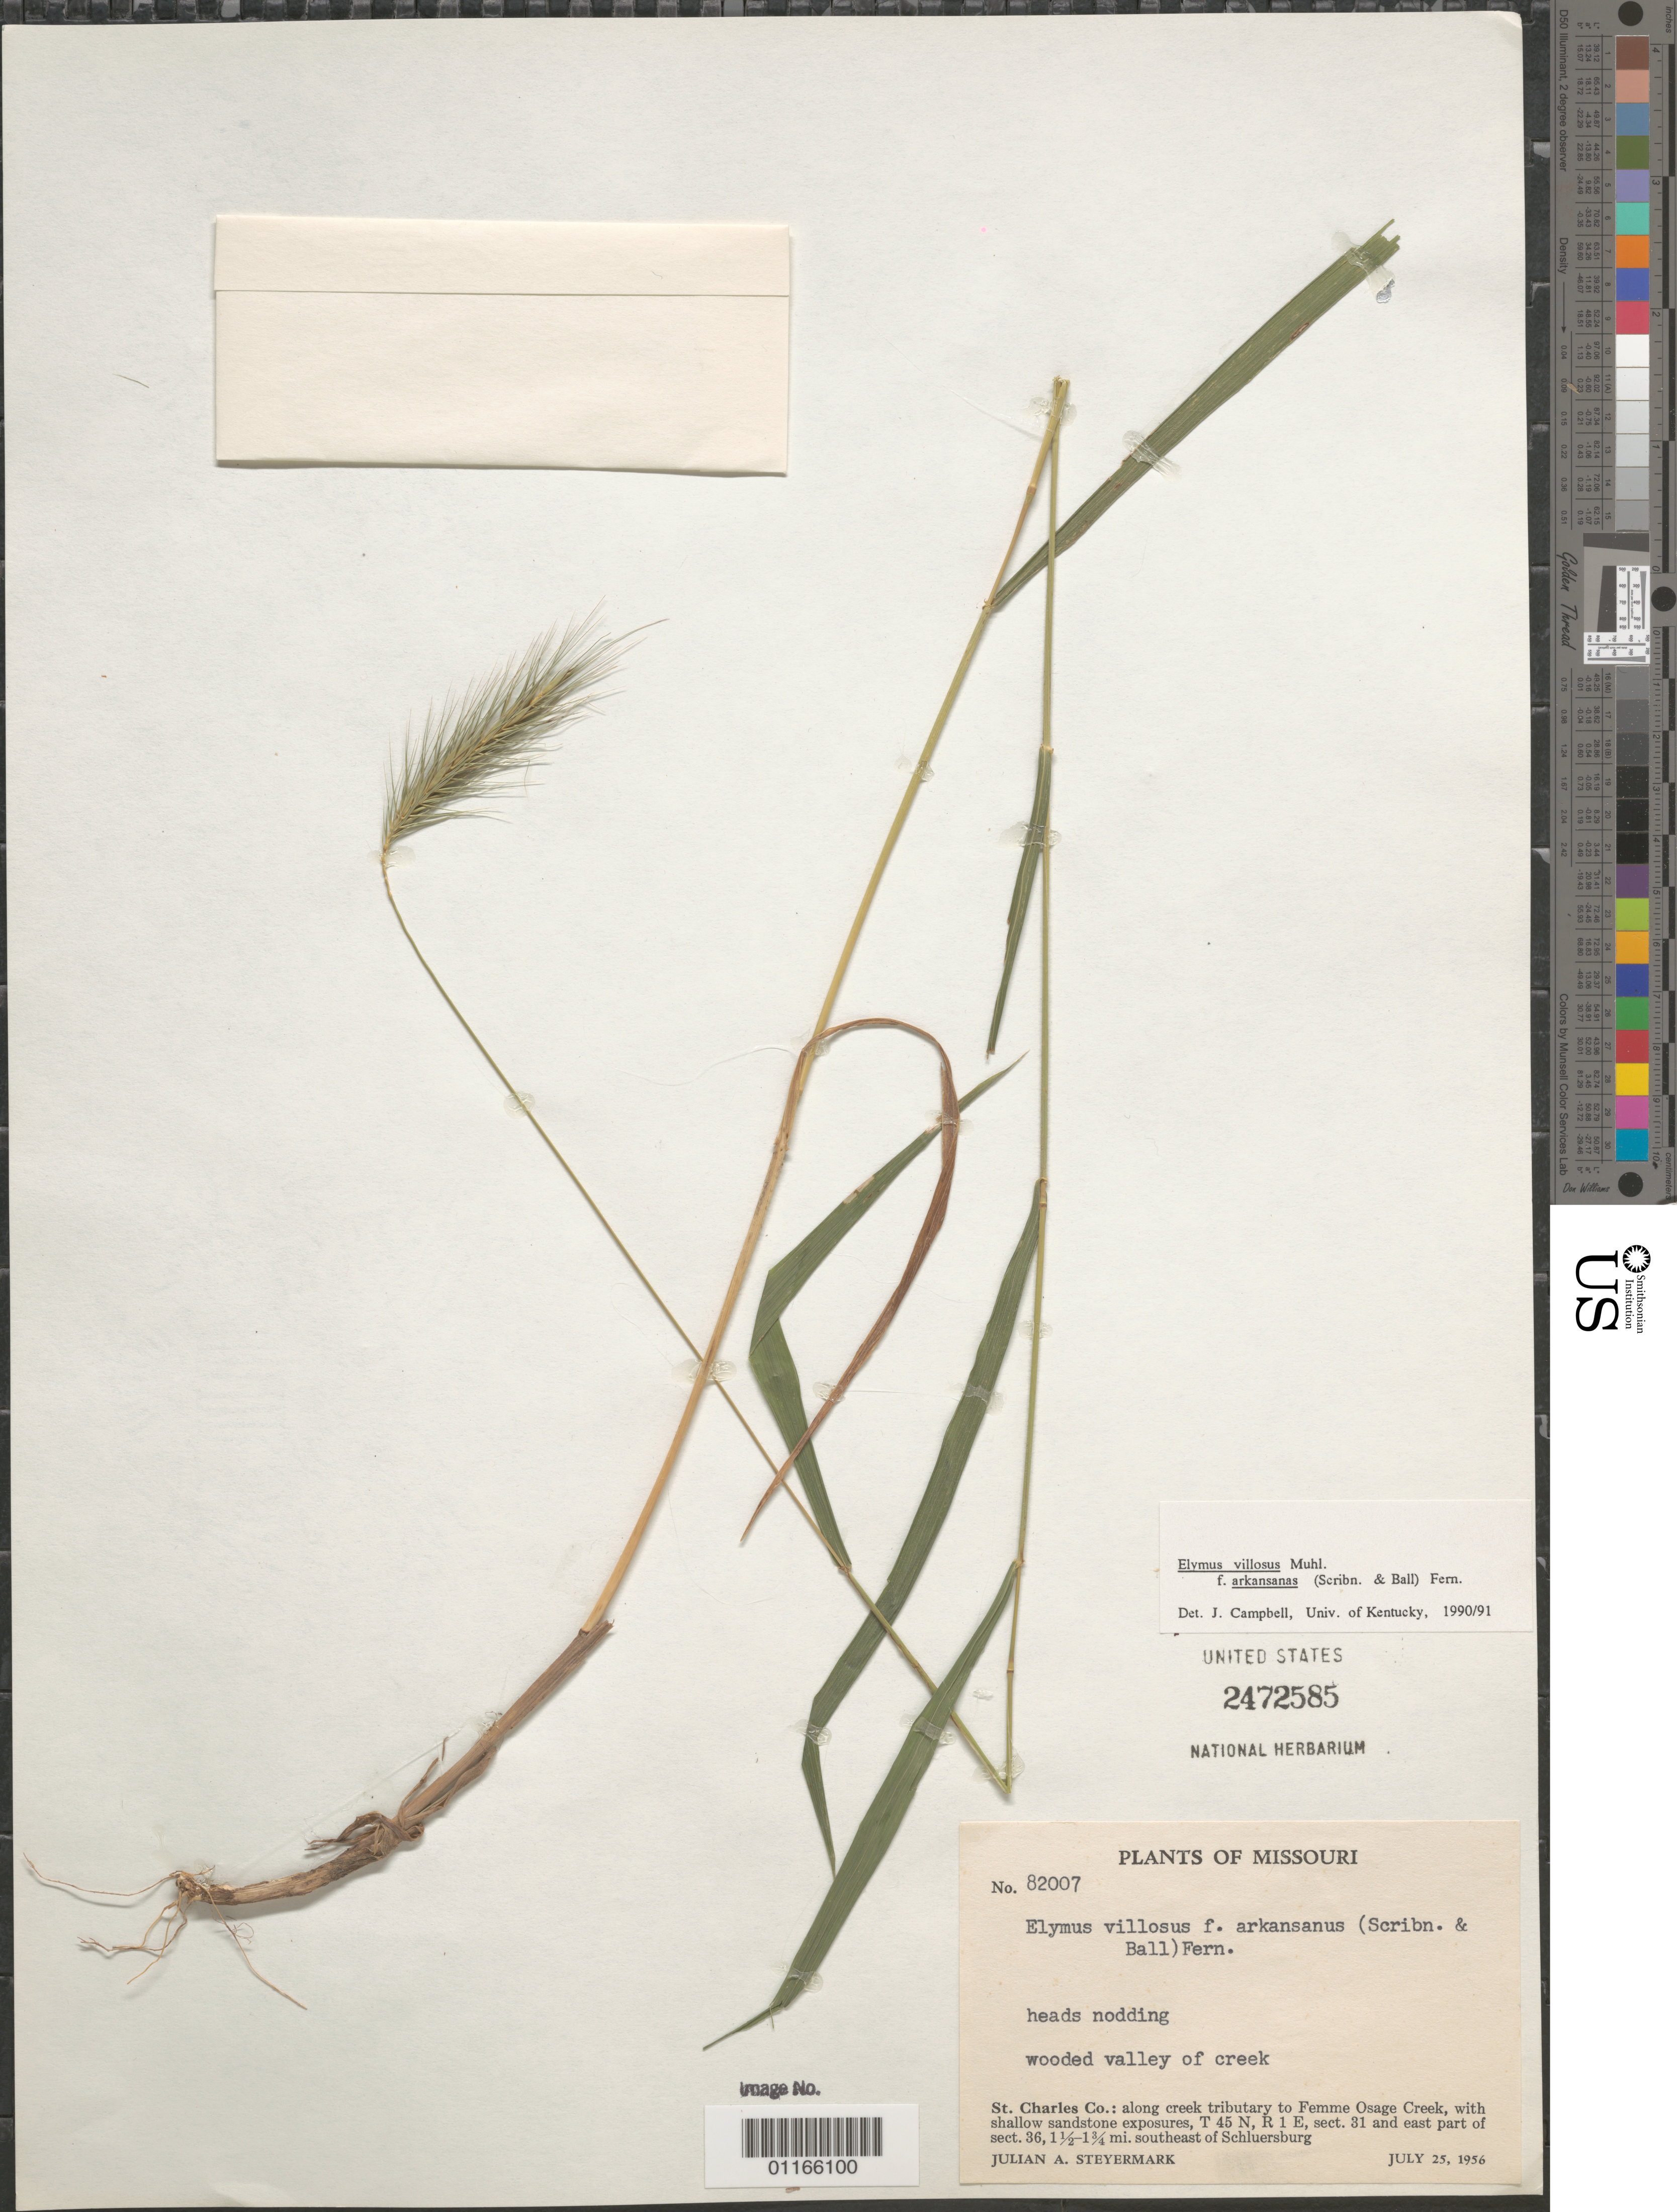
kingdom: Plantae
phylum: Tracheophyta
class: Liliopsida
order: Poales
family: Poaceae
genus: Elymus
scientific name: Elymus villosus f. arkansanus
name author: Muhl.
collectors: J. Steyermark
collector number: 82007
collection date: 1956-07-25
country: United States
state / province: Missouri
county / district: St. Charles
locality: Along creek tributary to Femme Osage Creek, T 45 N, R 1 E, sect. 31 and east part of sect. 36, 1.5-1.75 mi. southeast of Schluerburg.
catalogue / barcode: US 2472585